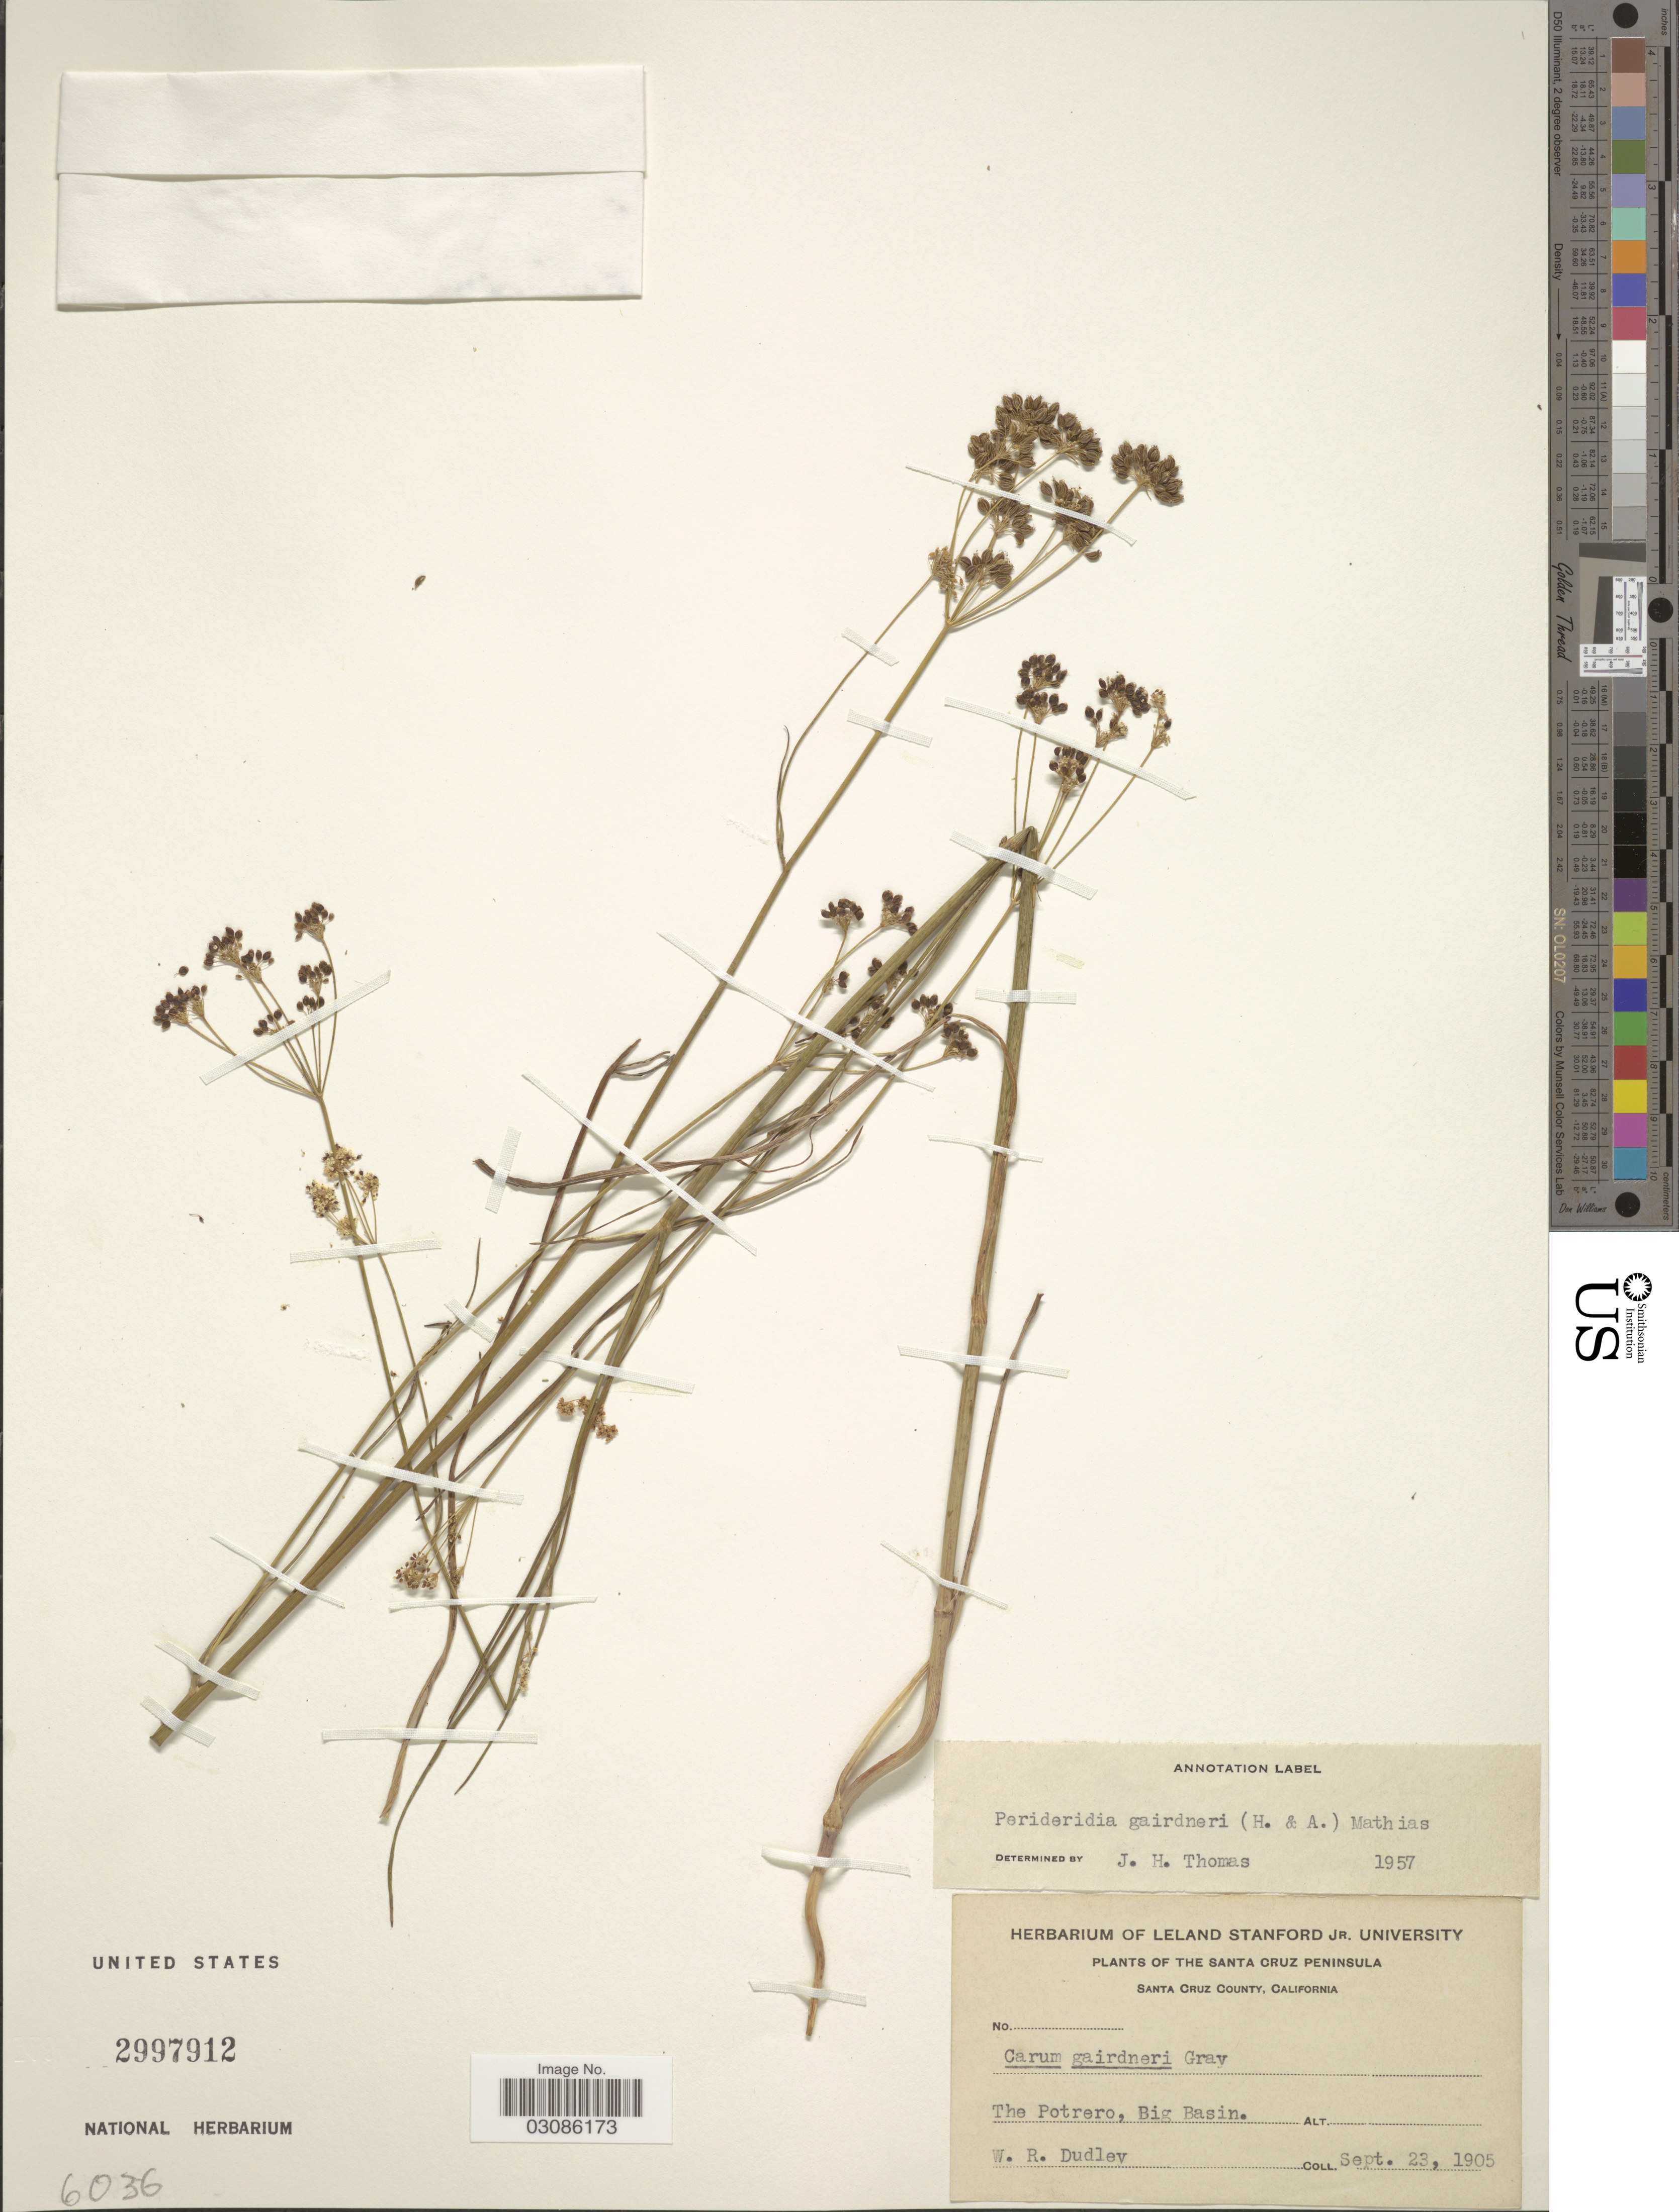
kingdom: Plantae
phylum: Tracheophyta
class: Magnoliopsida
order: Apiales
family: Apiaceae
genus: Perideridia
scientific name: Perideridia gairdneri subsp. borealis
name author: T.I. Chuang & Constance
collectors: W. Dudley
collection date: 1905-09-23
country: United States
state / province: California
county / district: Santa Cruz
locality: The Santa Cruz Peninsula, Santa Cruz County, The Potrero, Big Basin.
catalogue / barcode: US 2997912